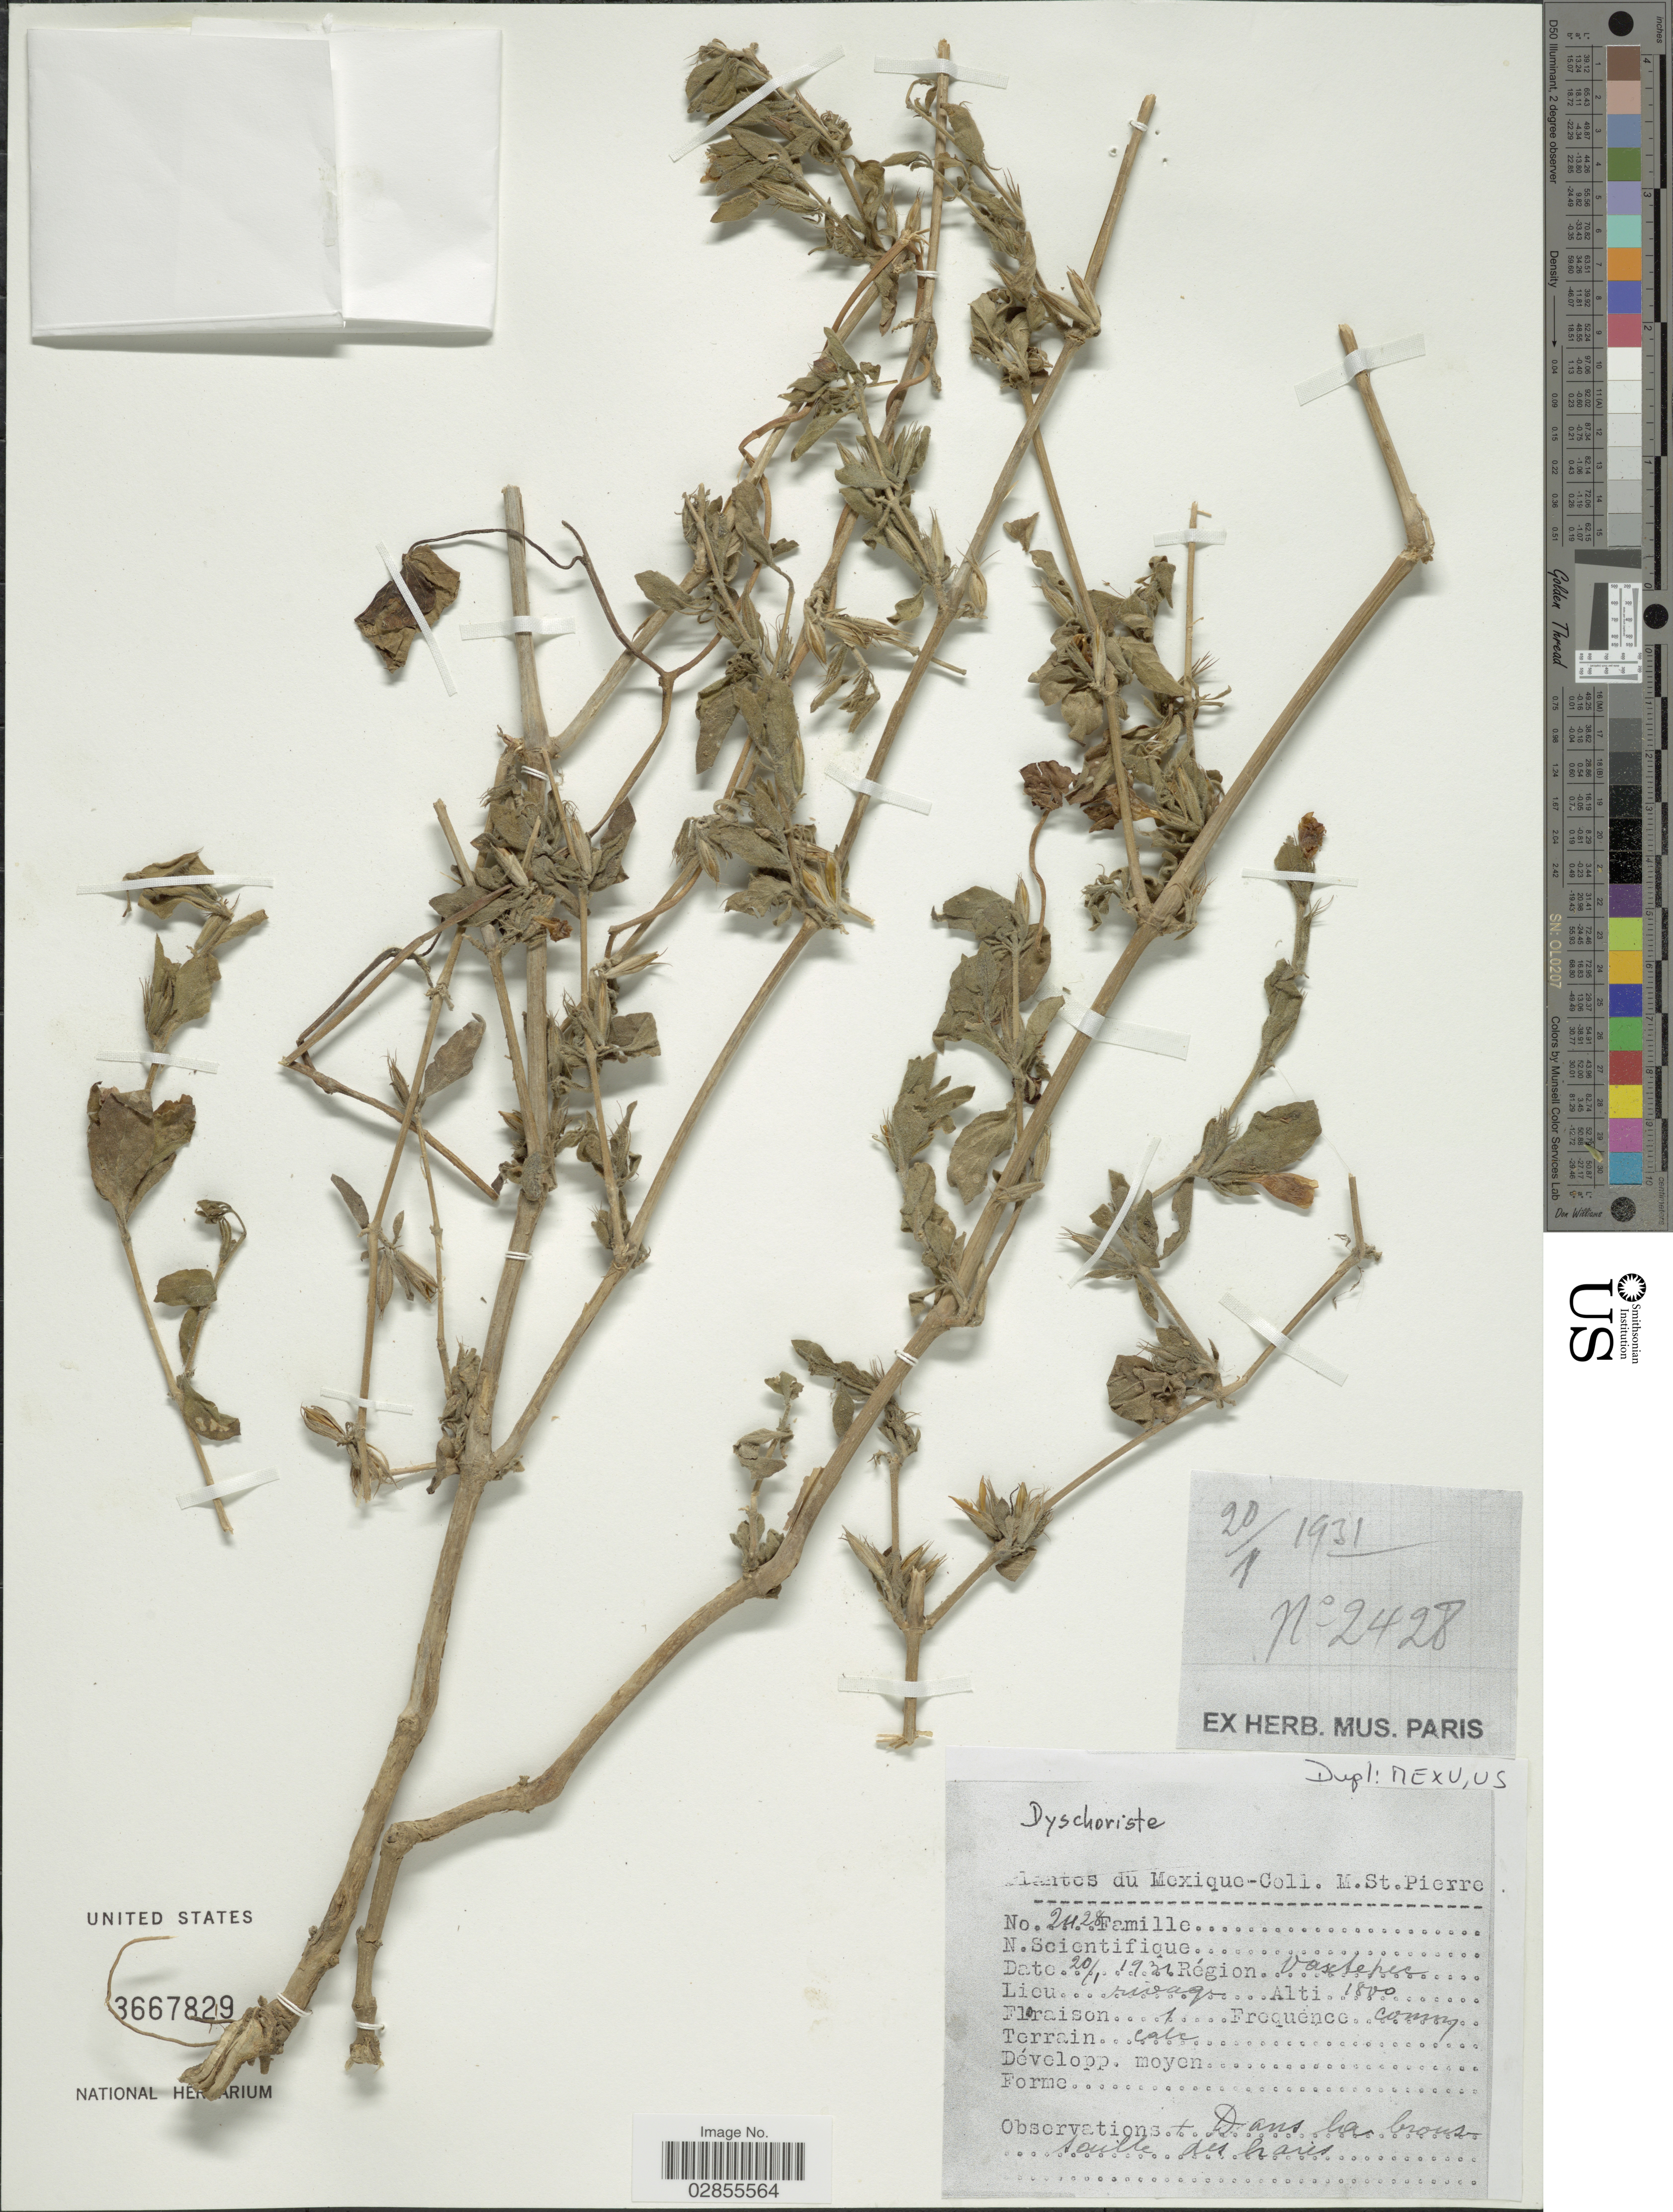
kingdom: Plantae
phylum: Tracheophyta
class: Magnoliopsida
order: Lamiales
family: Acanthaceae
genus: Dyschoriste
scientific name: Dyschoriste sp.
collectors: M. Saint-Pierre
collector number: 2428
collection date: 1931-01-20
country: Mexico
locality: Oaxtepec, rioaq.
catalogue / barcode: US 3667829